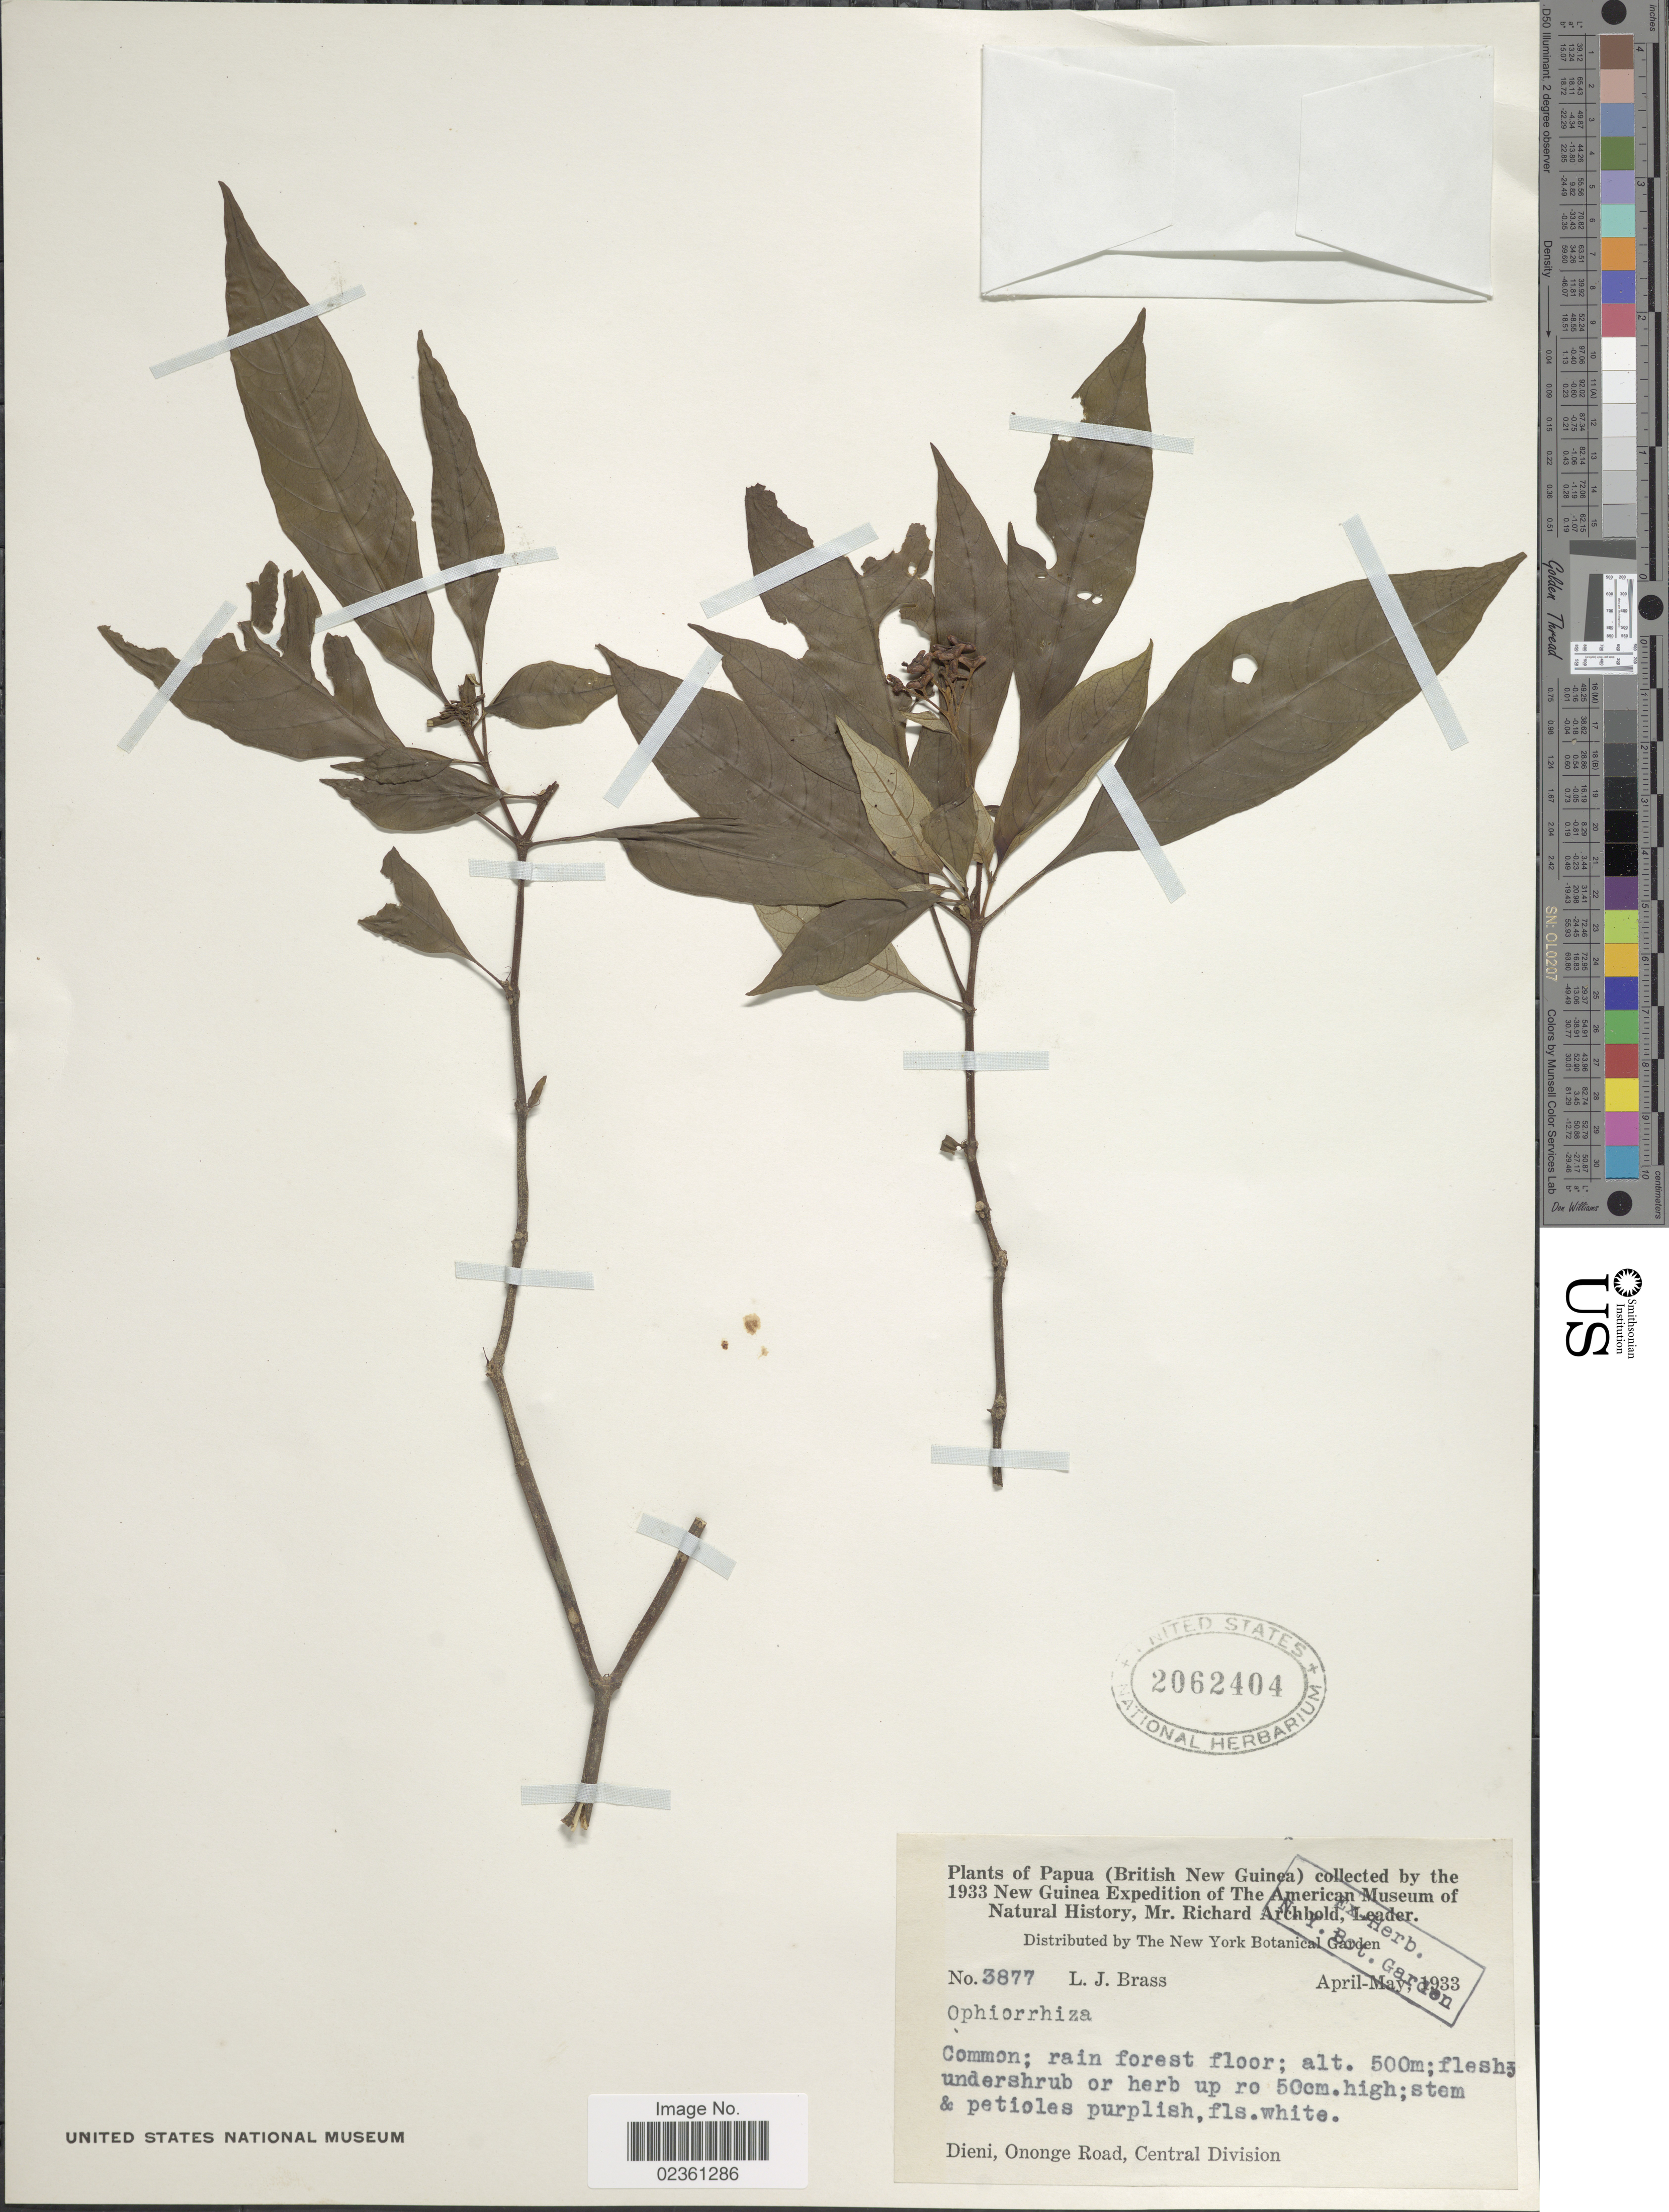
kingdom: Plantae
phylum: Tracheophyta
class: Magnoliopsida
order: Gentianales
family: Rubiaceae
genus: Ophiorrhiza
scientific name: Ophiorrhiza sp.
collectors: L. J. Brass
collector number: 3877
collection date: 1933-04/1933-05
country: Papua New Guinea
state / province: Central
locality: (British New Guinea), Common; rain forest floor, Dieni, Ononge Road, Central Division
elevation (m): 500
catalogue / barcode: US 2062404